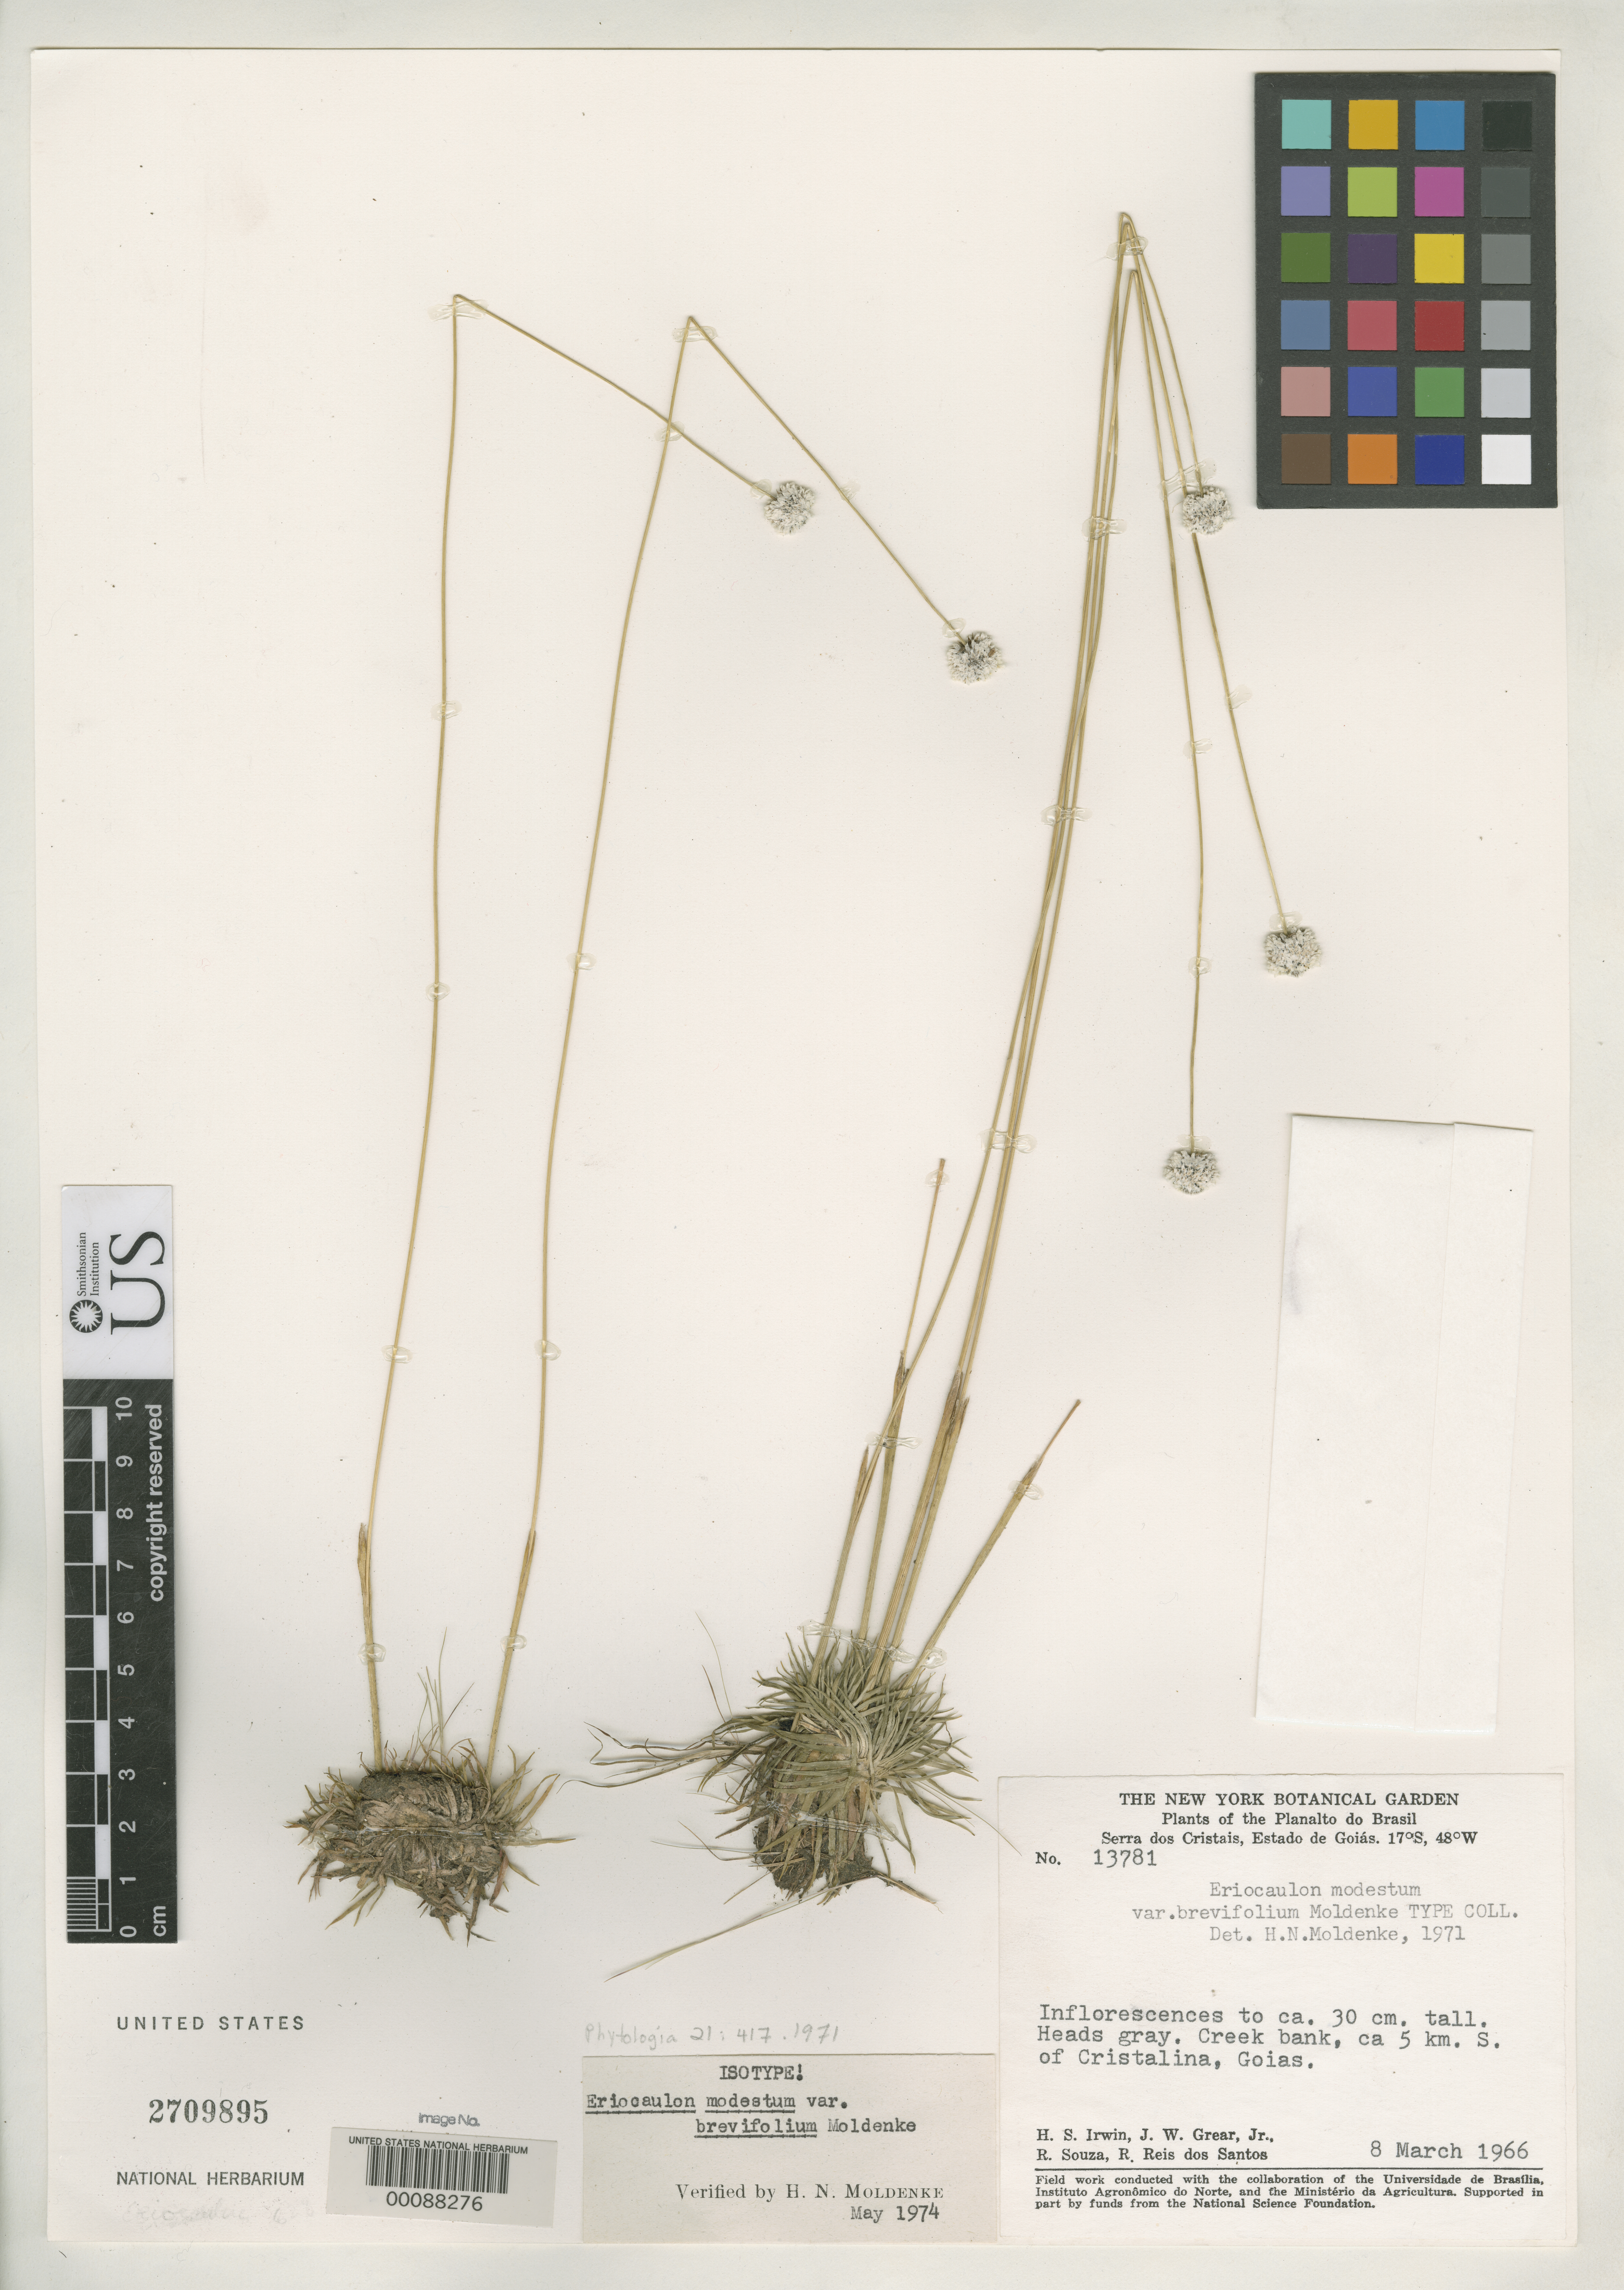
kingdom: Plantae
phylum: Tracheophyta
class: Liliopsida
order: Poales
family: Eriocaulaceae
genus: Eriocaulon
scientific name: Eriocaulon modestum var. brevifolium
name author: Moldenke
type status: Isotype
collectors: H. Irwin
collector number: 13781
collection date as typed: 08 Mar 1966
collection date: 1966-03-08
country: Brazil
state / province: Goiás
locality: Serra dos Cristais, 5 Km south of Cristalins.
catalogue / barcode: US 2709895